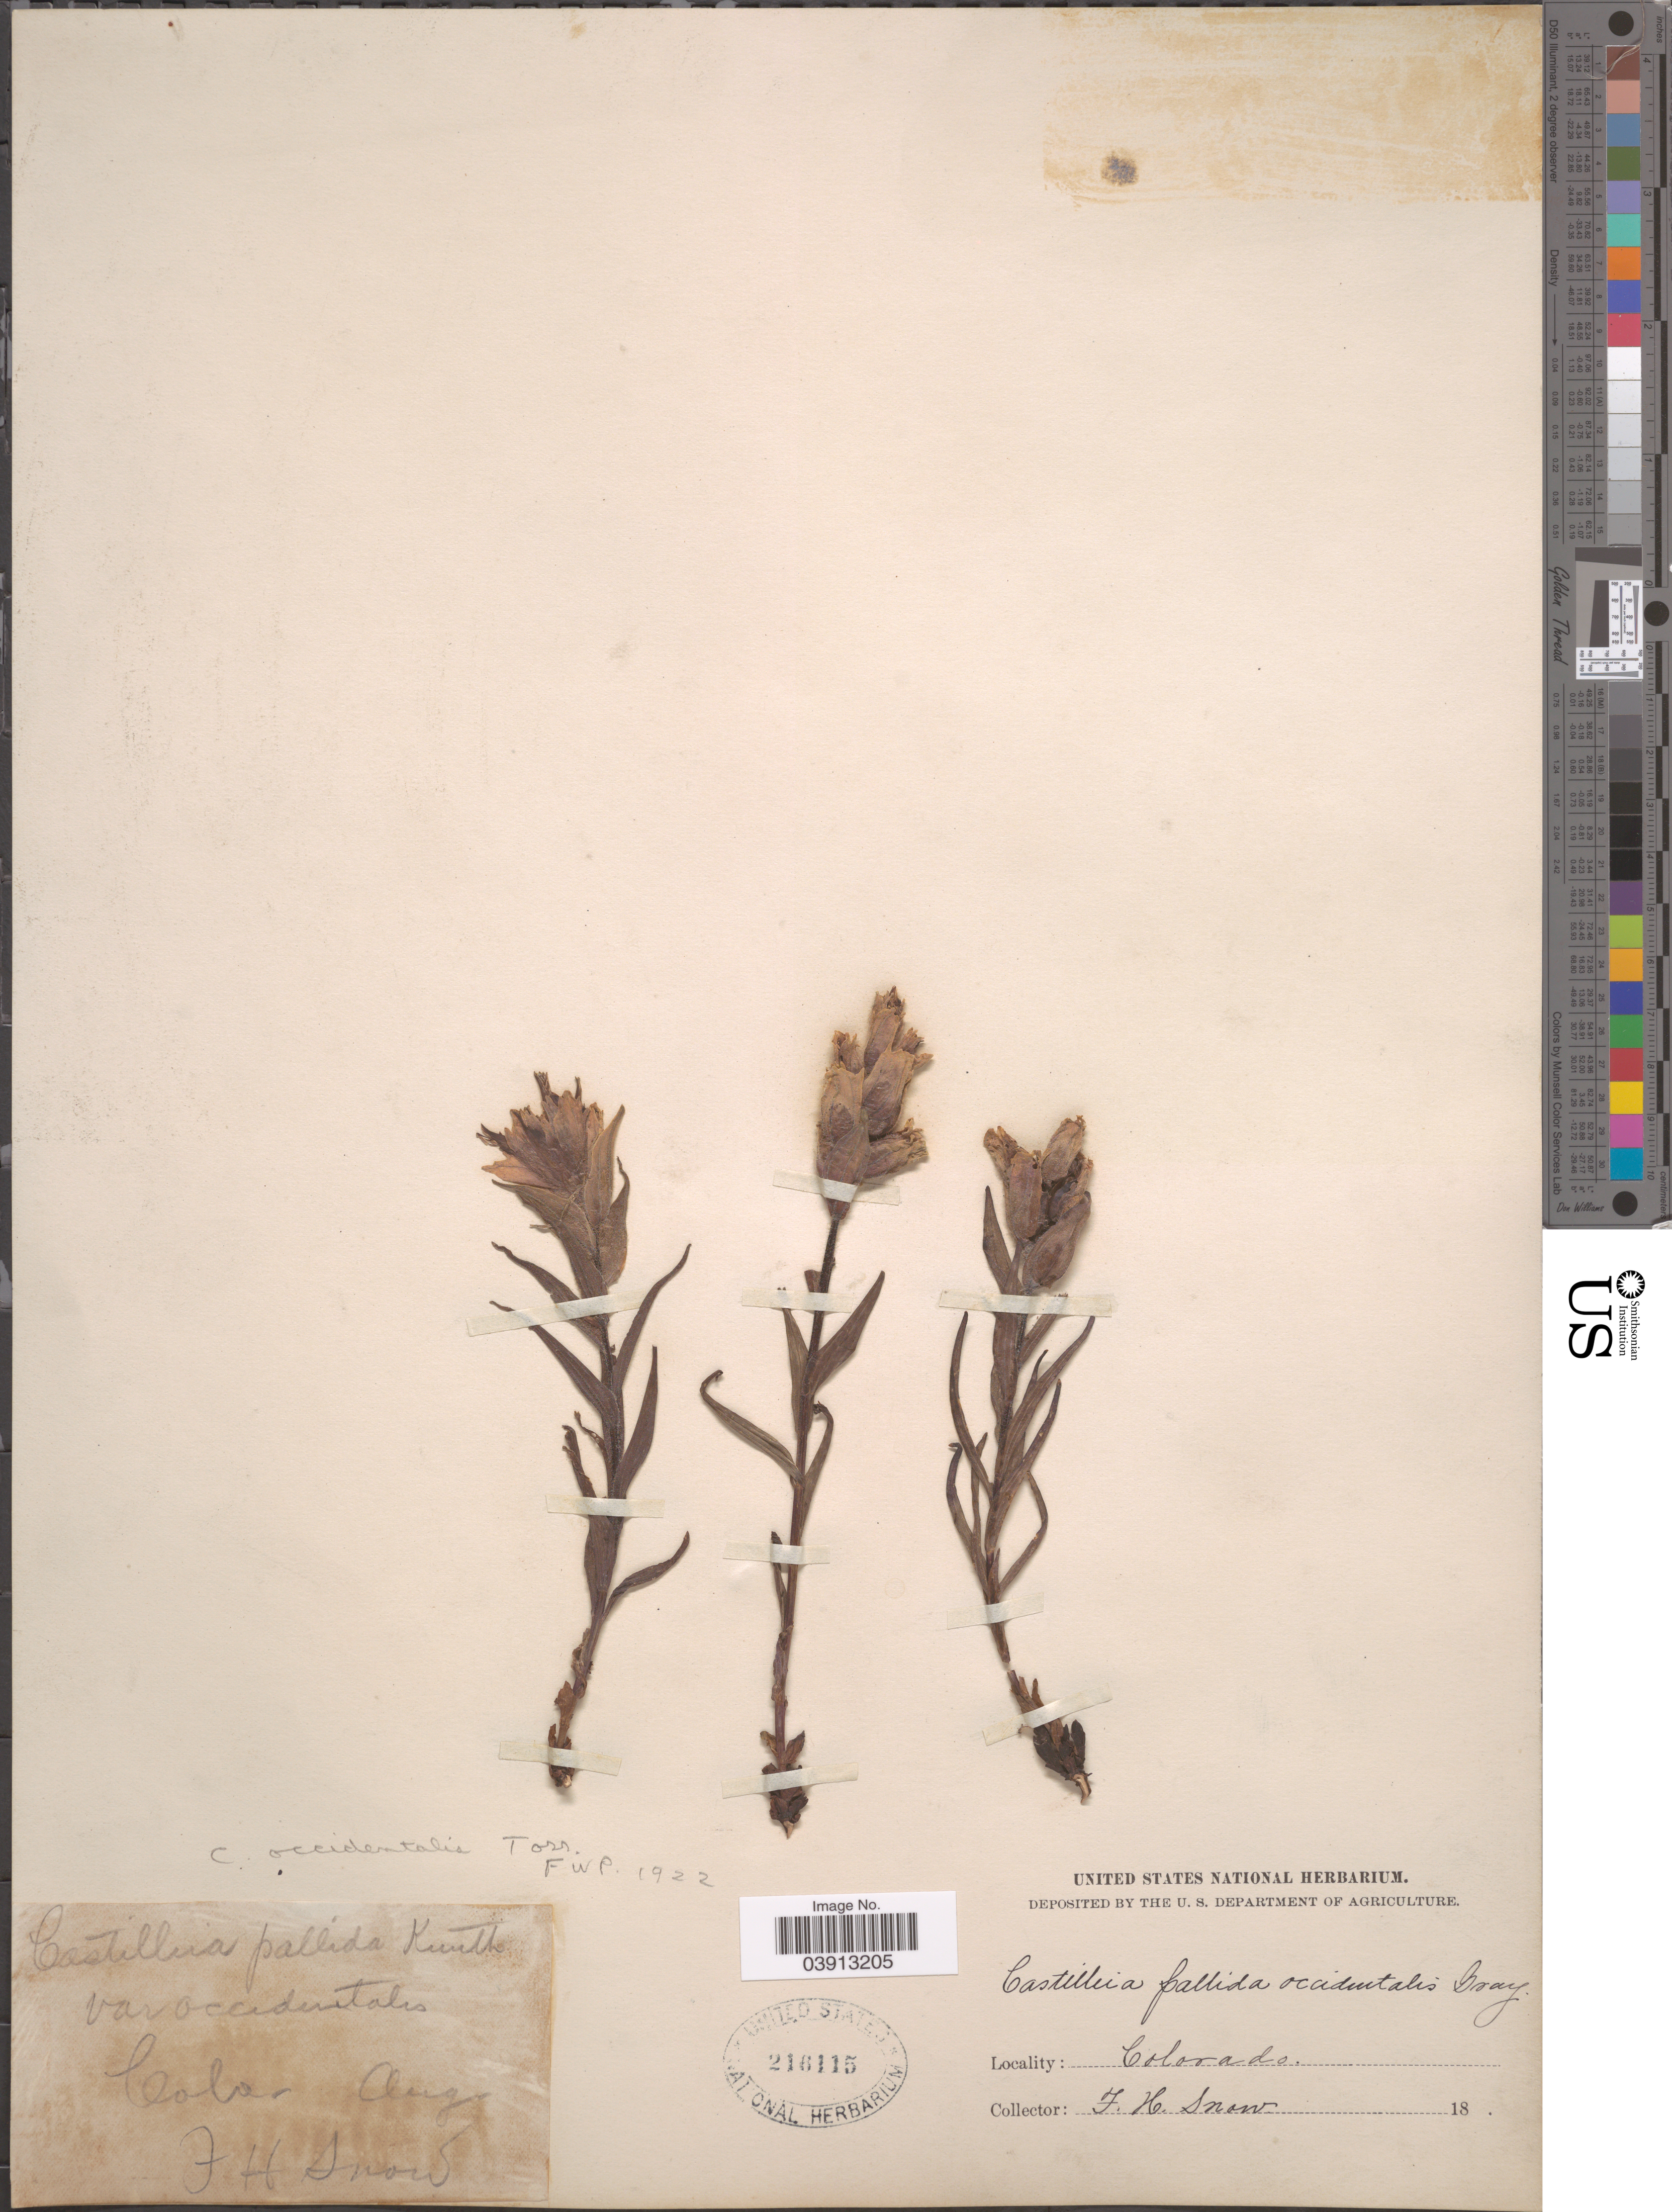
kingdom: Plantae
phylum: Tracheophyta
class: Magnoliopsida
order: Lamiales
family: Orobanchaceae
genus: Castilleja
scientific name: Castilleja occidentalis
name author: Torr.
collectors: F. H. Snow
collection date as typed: Aug 18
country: United States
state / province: Colorado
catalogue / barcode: US 216115